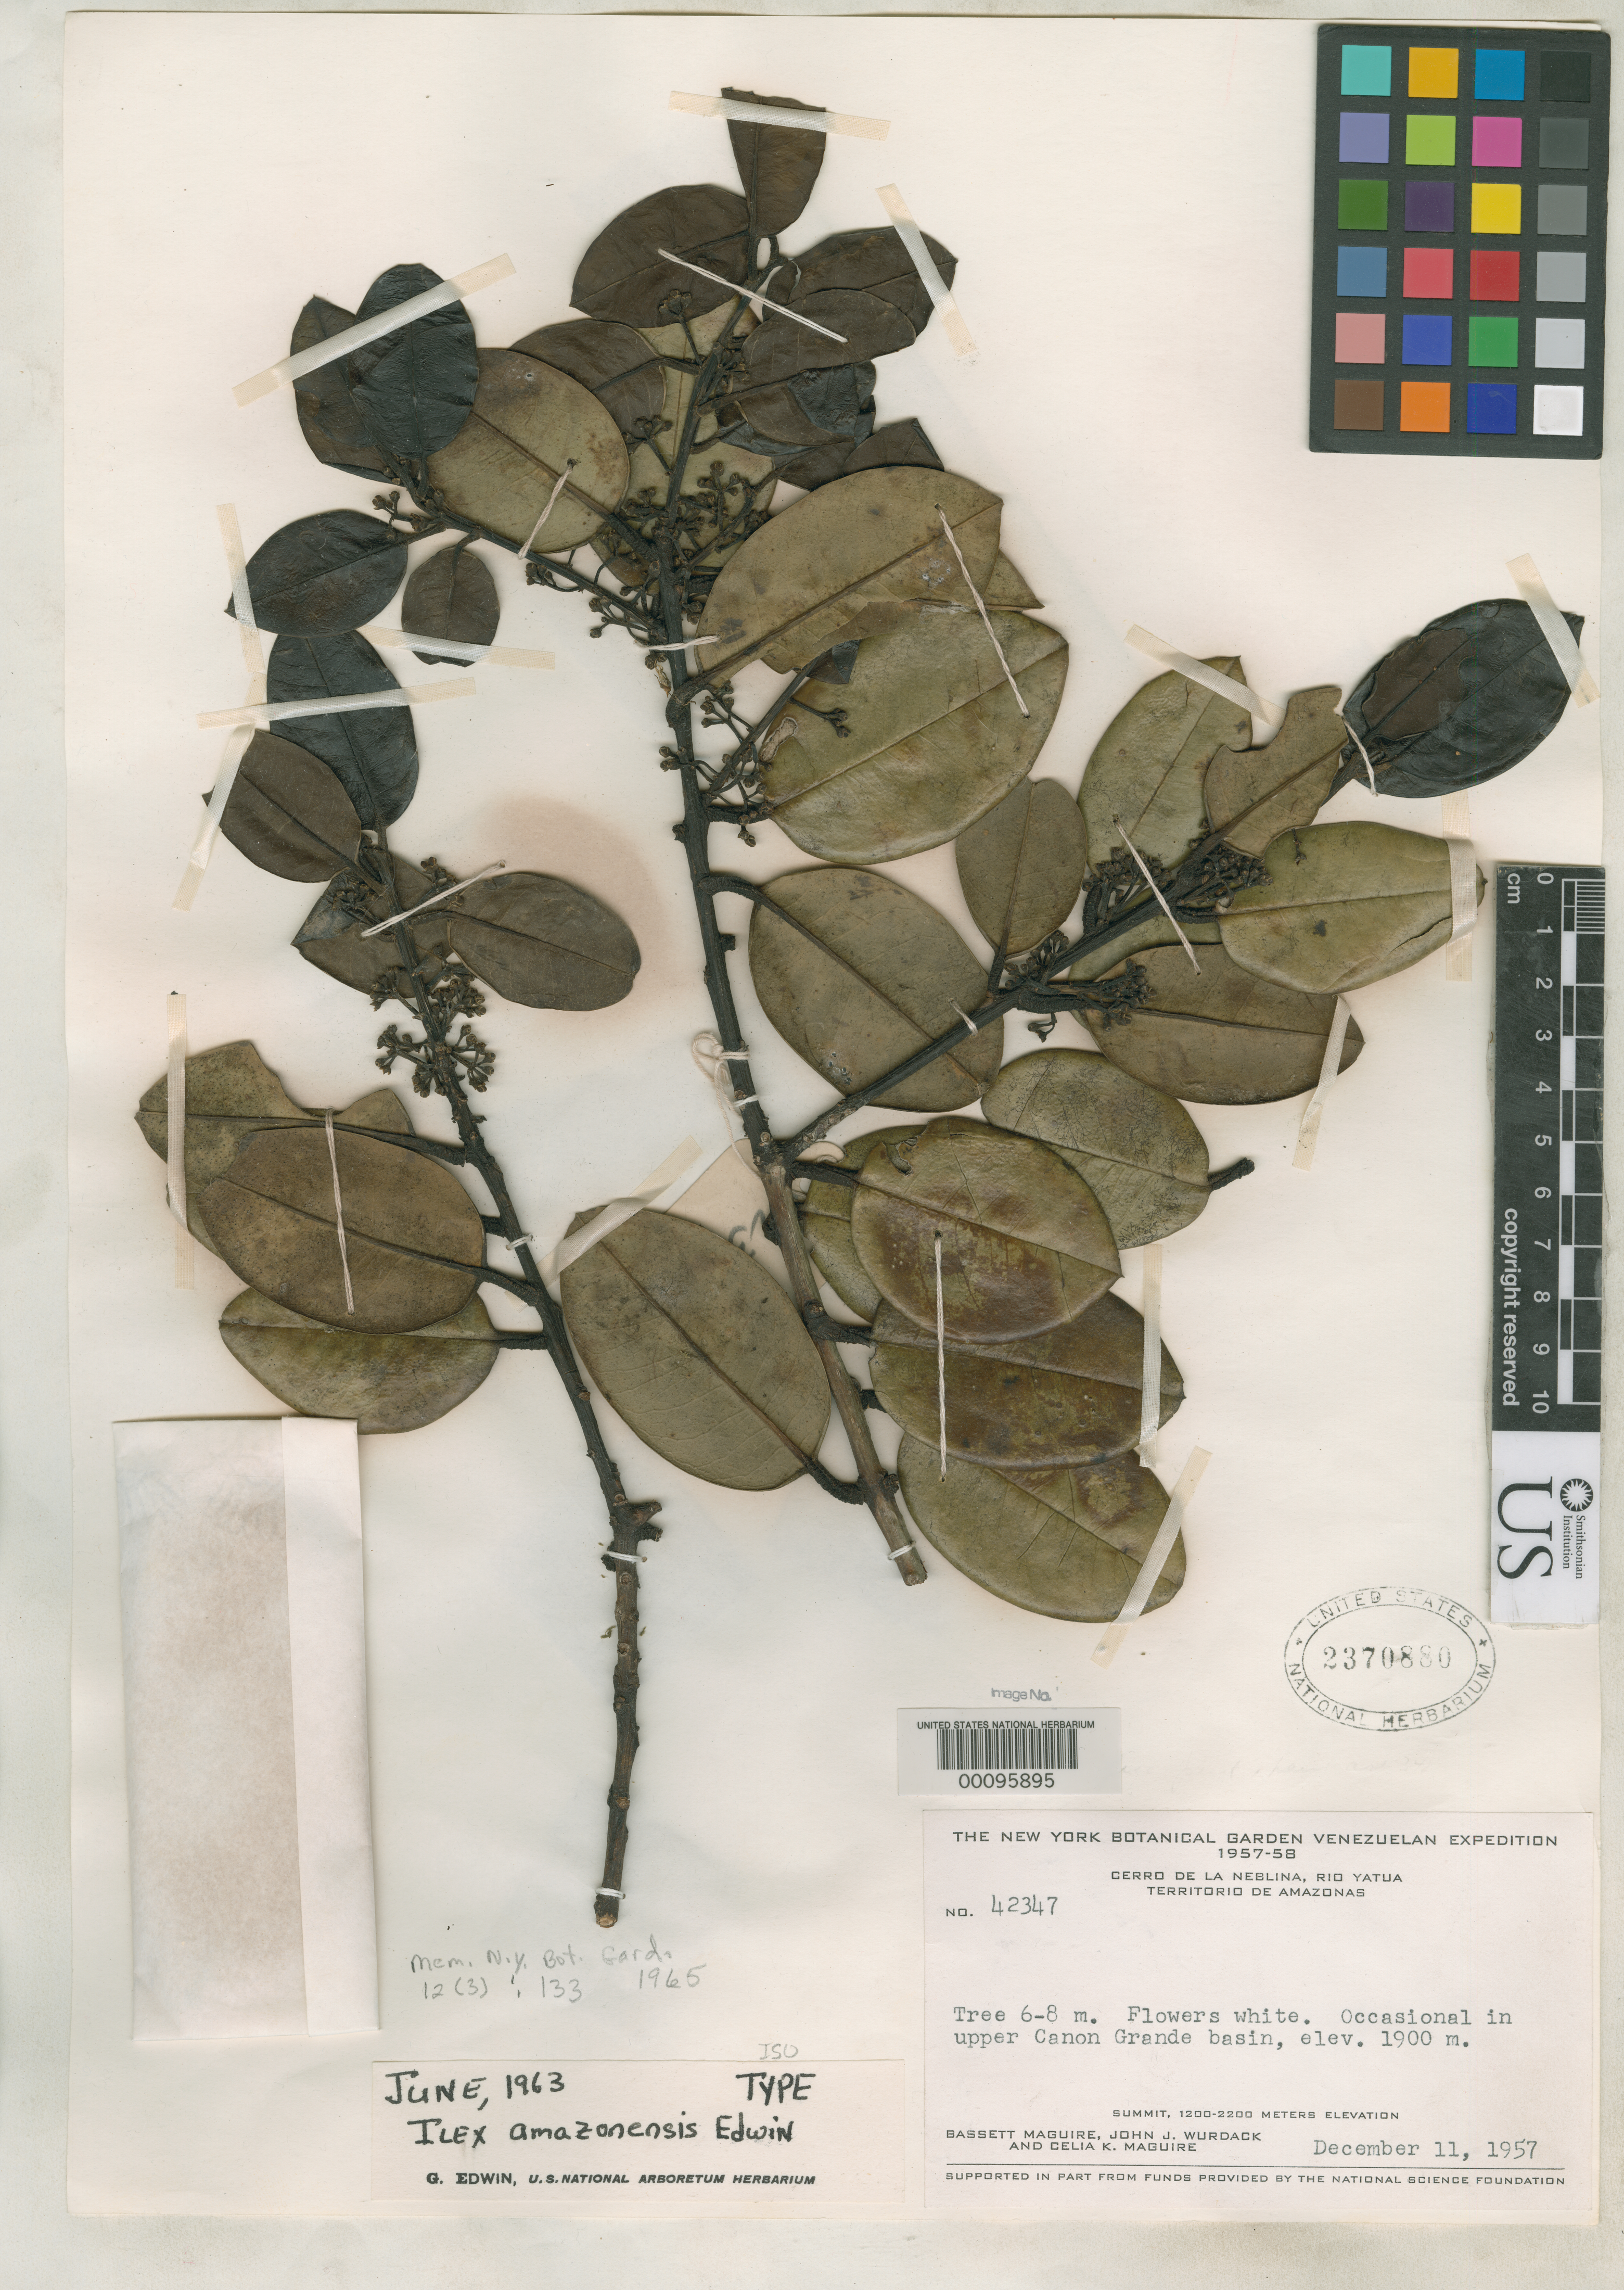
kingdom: Plantae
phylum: Tracheophyta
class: Magnoliopsida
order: Aquifoliales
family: Aquifoliaceae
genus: Ilex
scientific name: Ilex amazonensis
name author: Edwin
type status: Isotype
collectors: B. Maguire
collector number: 42347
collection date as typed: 11 Dec 1957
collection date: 1957-12-11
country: Venezuela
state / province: Amazonas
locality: Cerro de La Neblina, Rio Yatua.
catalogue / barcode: US 2370880